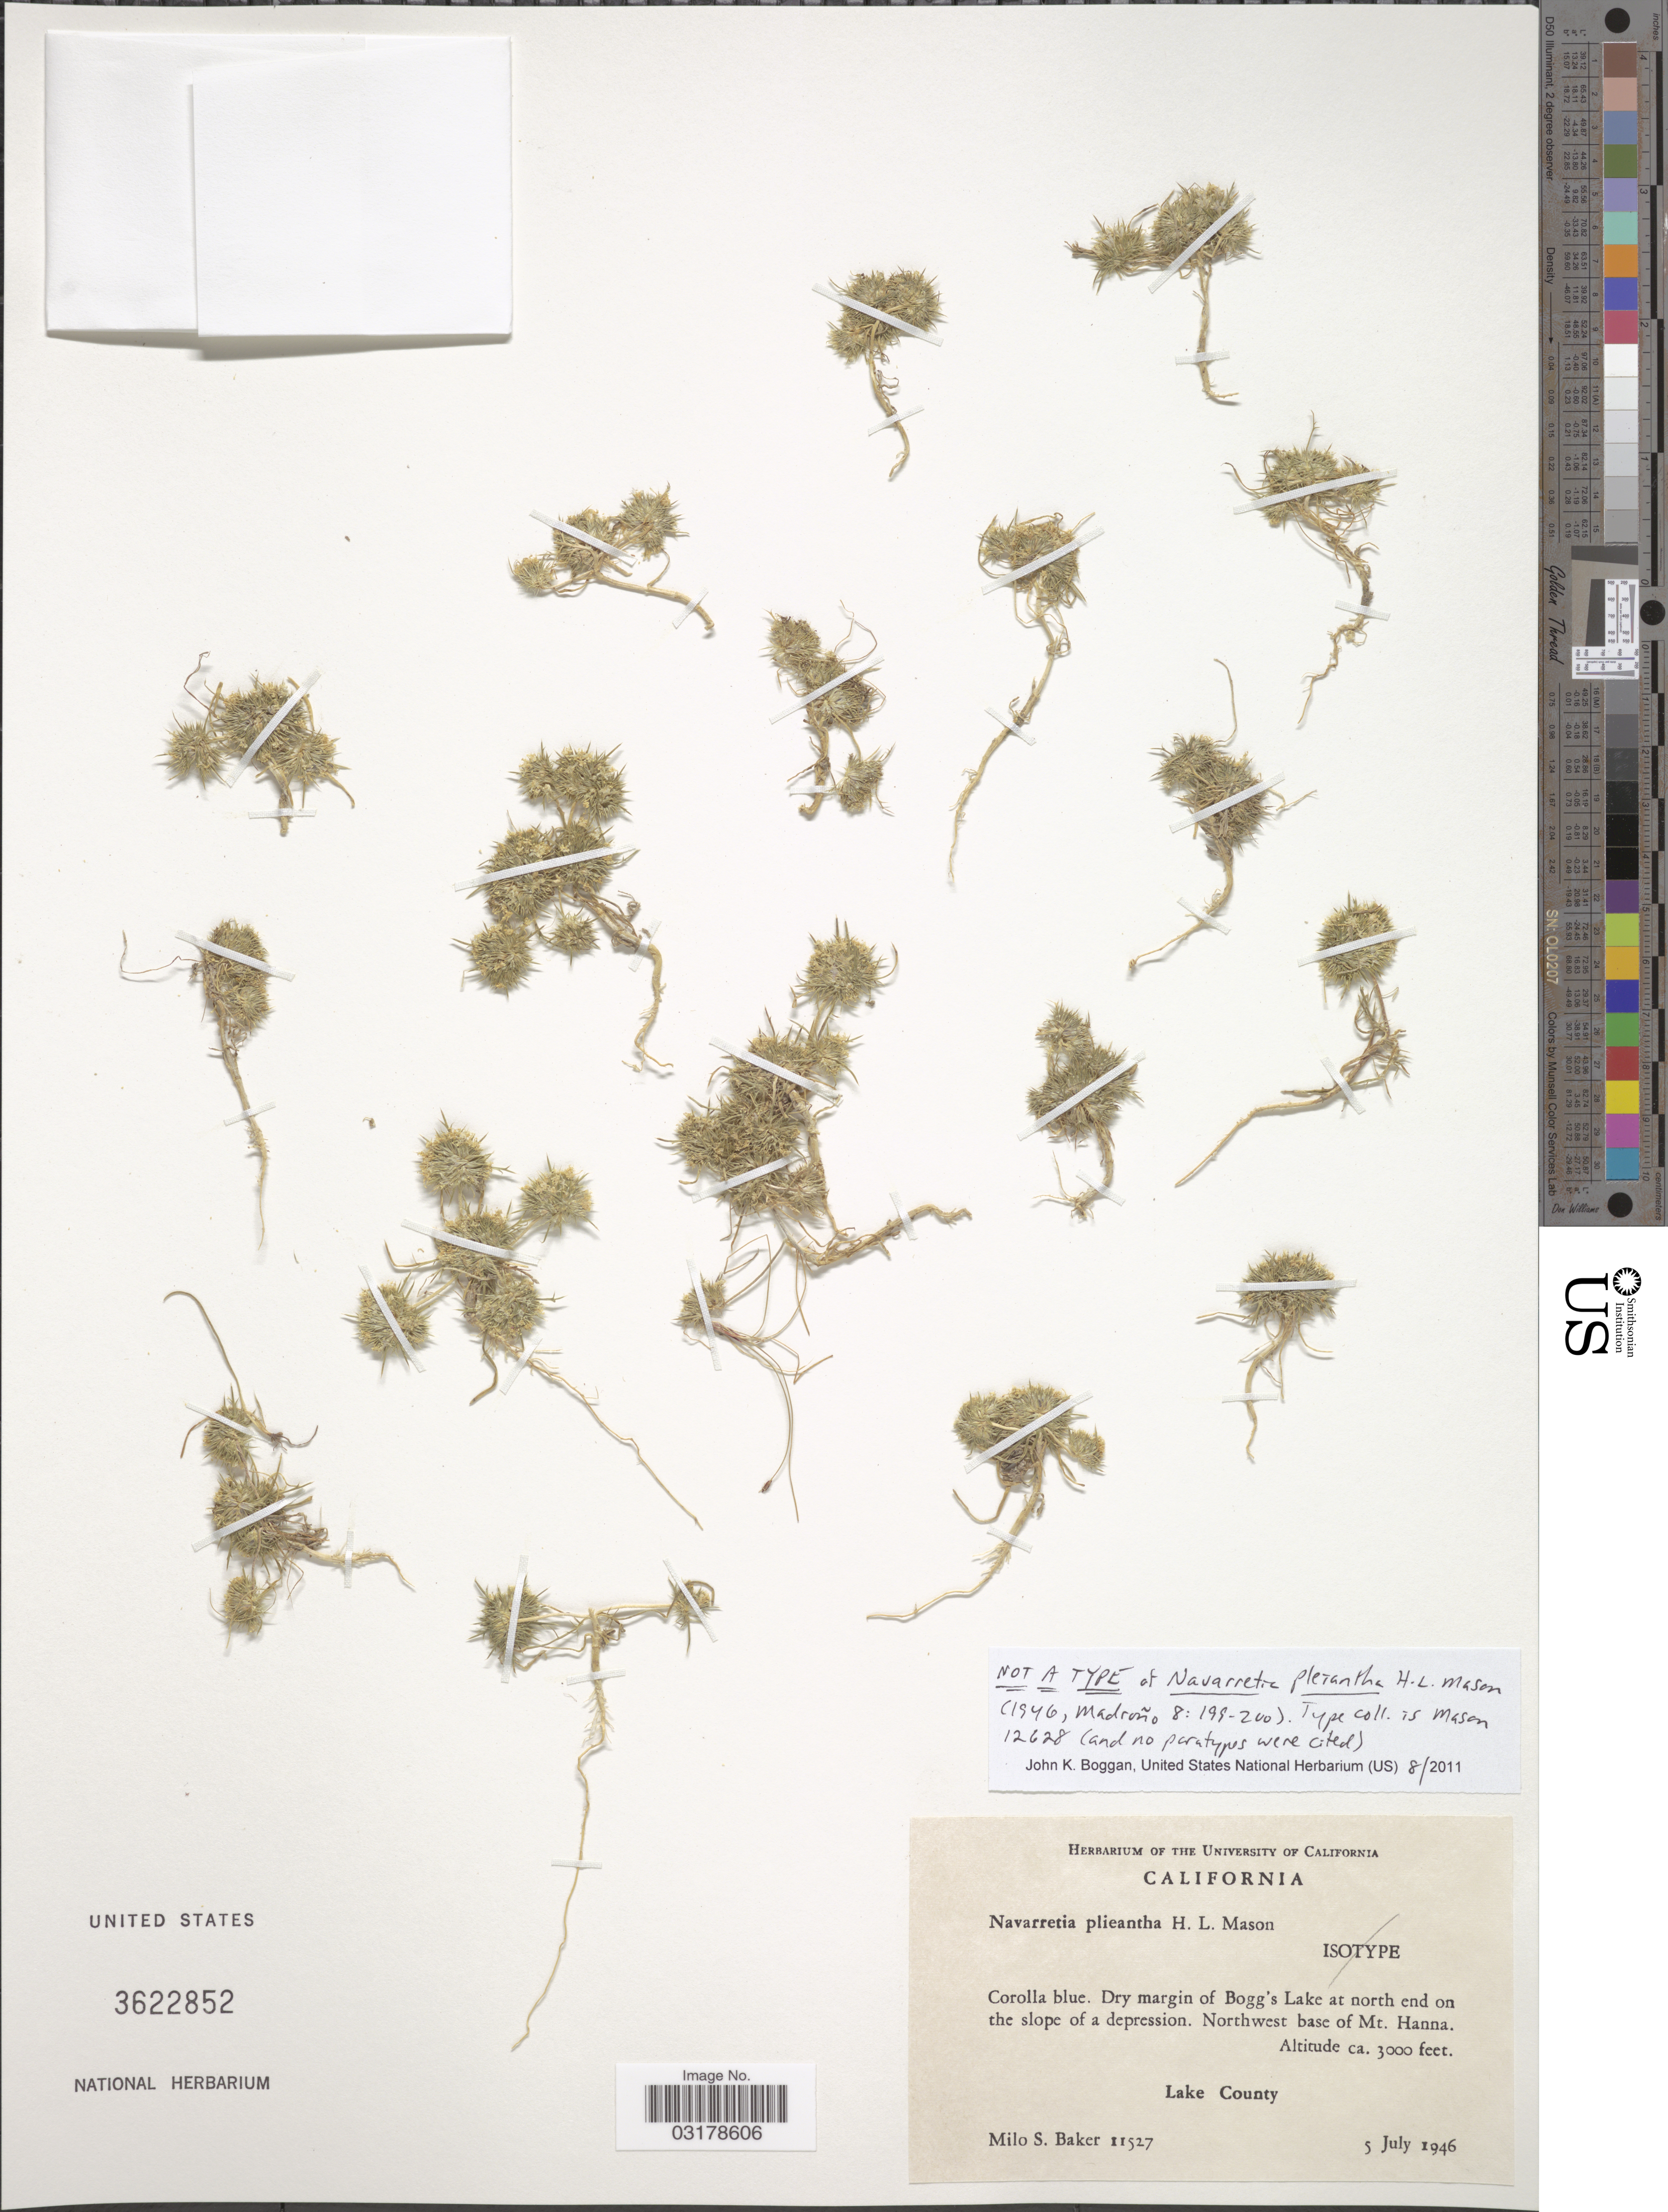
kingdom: Plantae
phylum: Tracheophyta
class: Magnoliopsida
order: Ericales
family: Polemoniaceae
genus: Navarretia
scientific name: Navarretia leucocephala subsp. plieantha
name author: (H. Mason) A.G. Day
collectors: M. S. Baker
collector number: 11527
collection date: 1946-07-05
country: United States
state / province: California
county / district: Lake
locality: Dry margin of Bogg's Lake at north end on the slope of a depression. Northwest base of Mt. Hanna. Lake County.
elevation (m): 914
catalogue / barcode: US 3622852